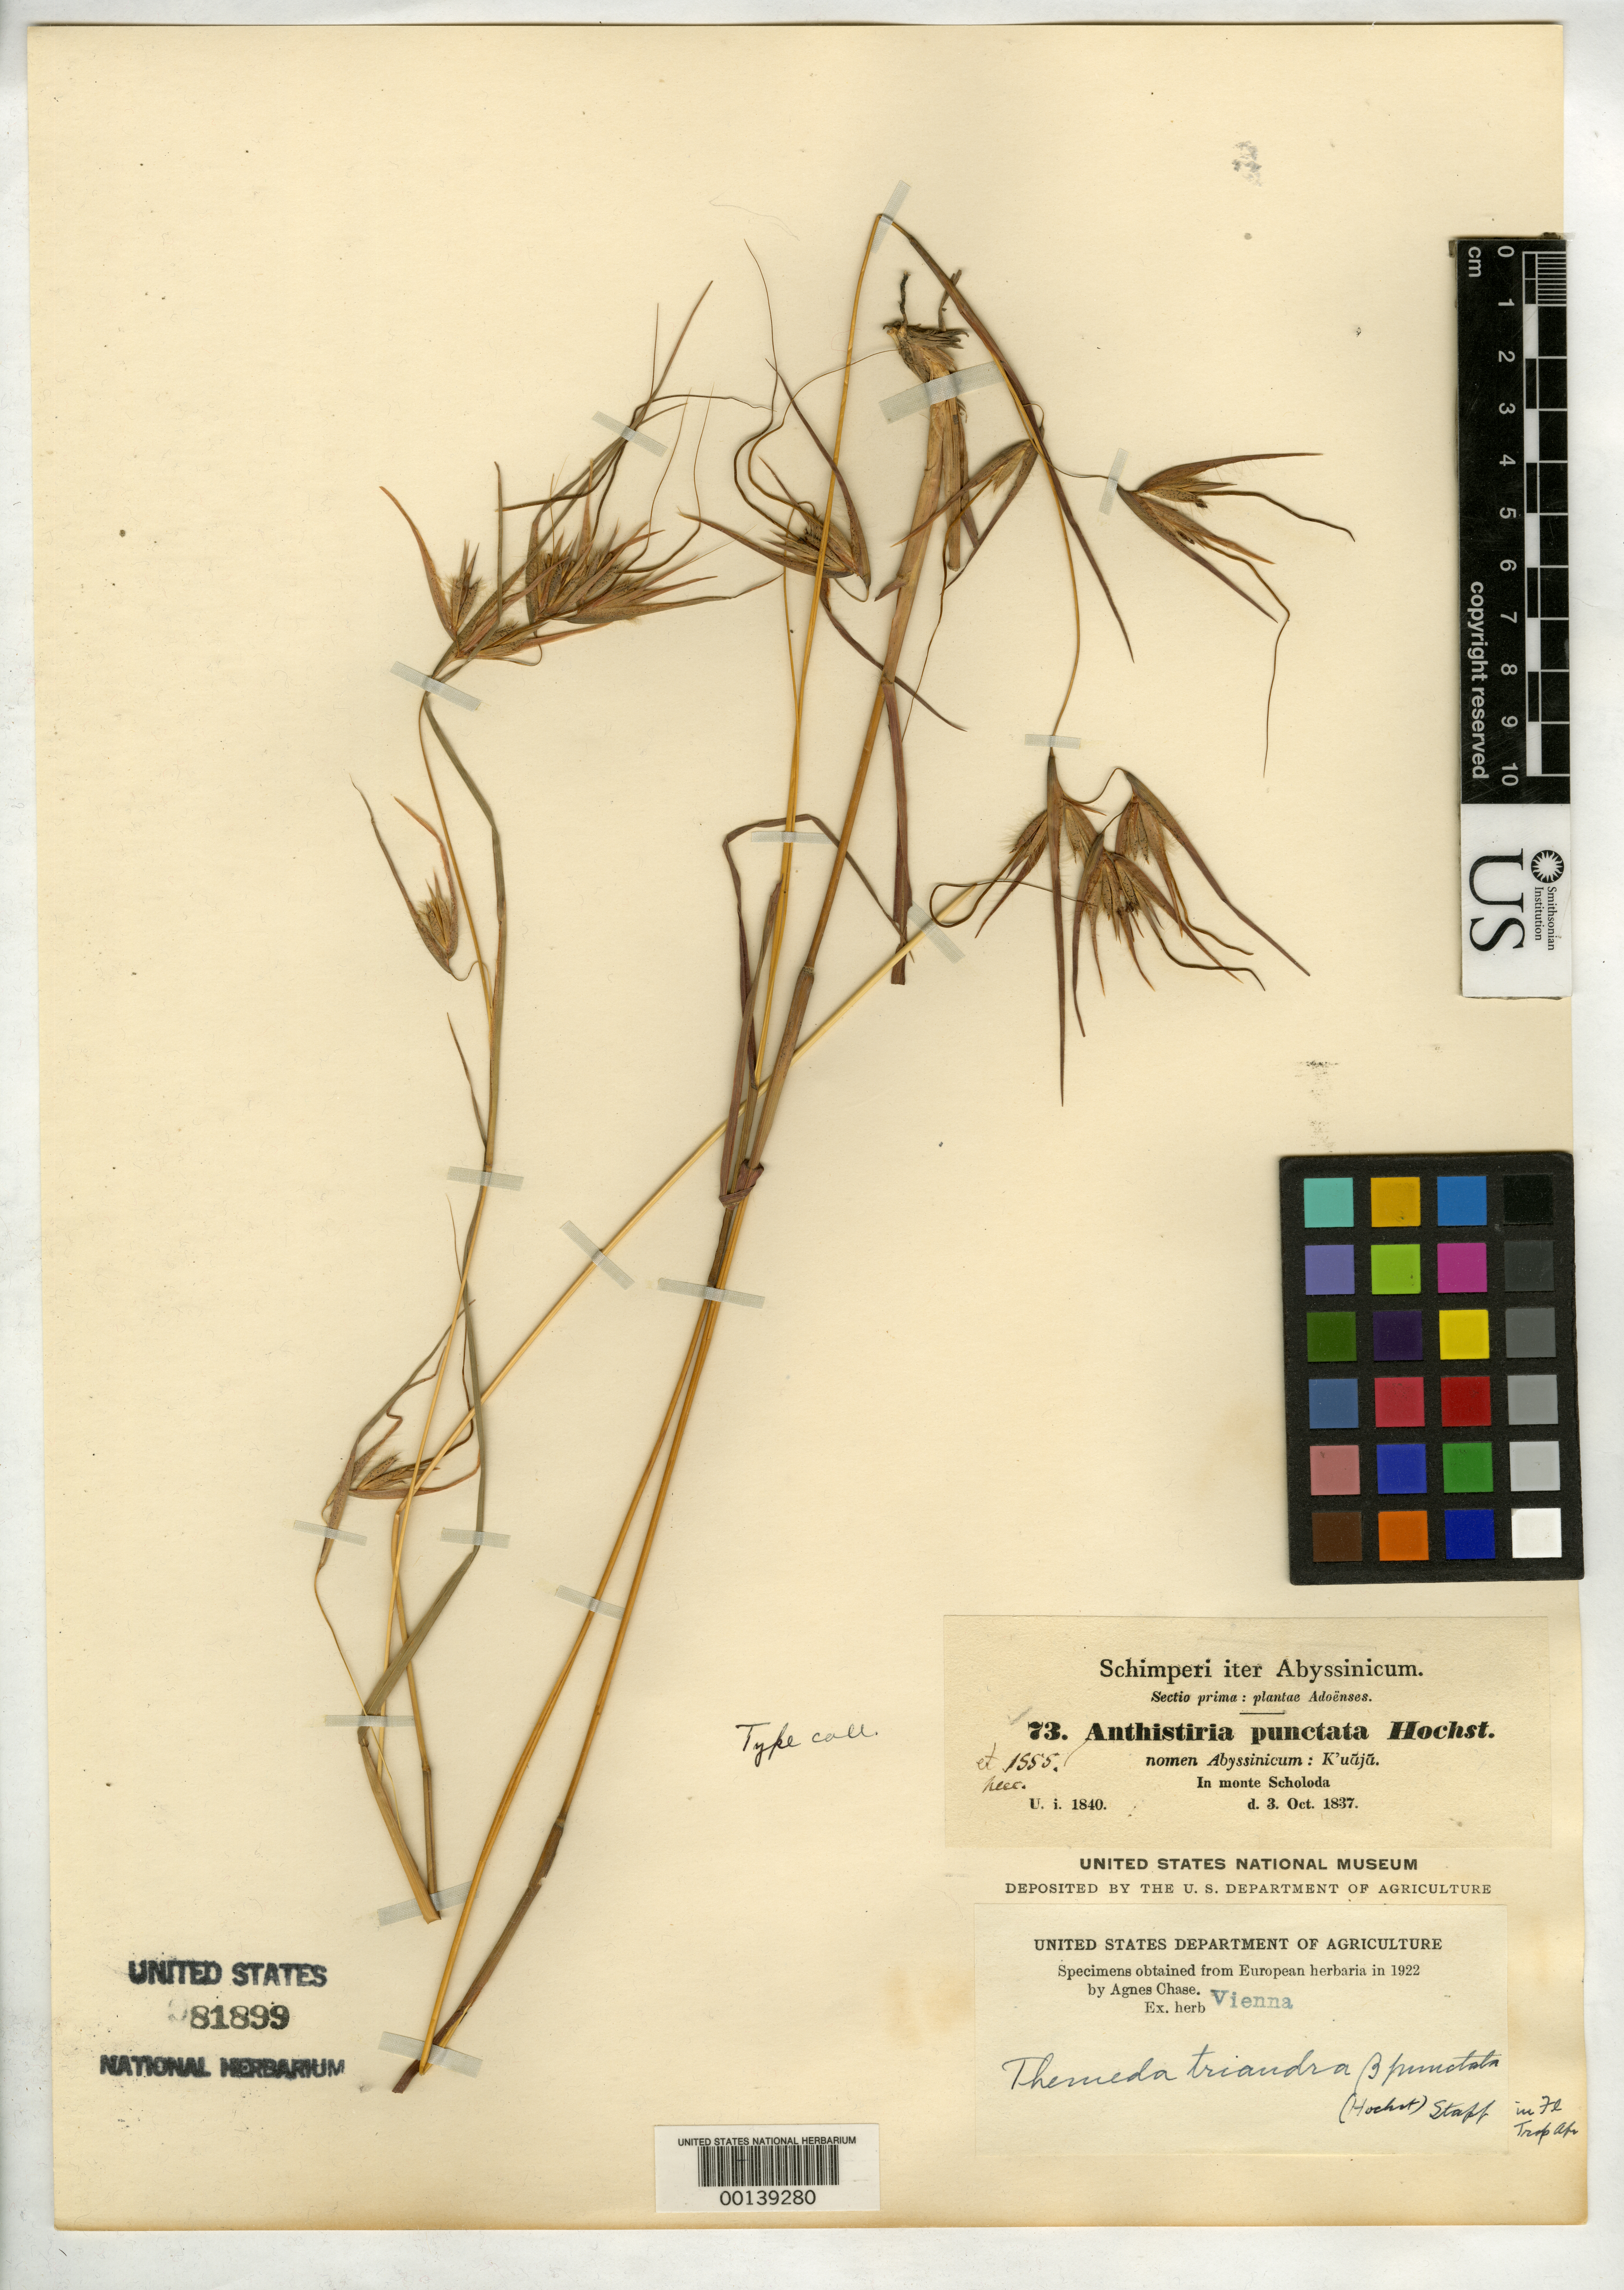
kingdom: Plantae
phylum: Tracheophyta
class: Liliopsida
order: Poales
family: Poaceae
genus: Anthistiria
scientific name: Anthistiria punctata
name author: Hochst. ex A. Rich.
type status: Isotype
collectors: G. W. Schimper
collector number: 73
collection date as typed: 03 Oct 1837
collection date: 1837-10-03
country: Ethiopia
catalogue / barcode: US 81899